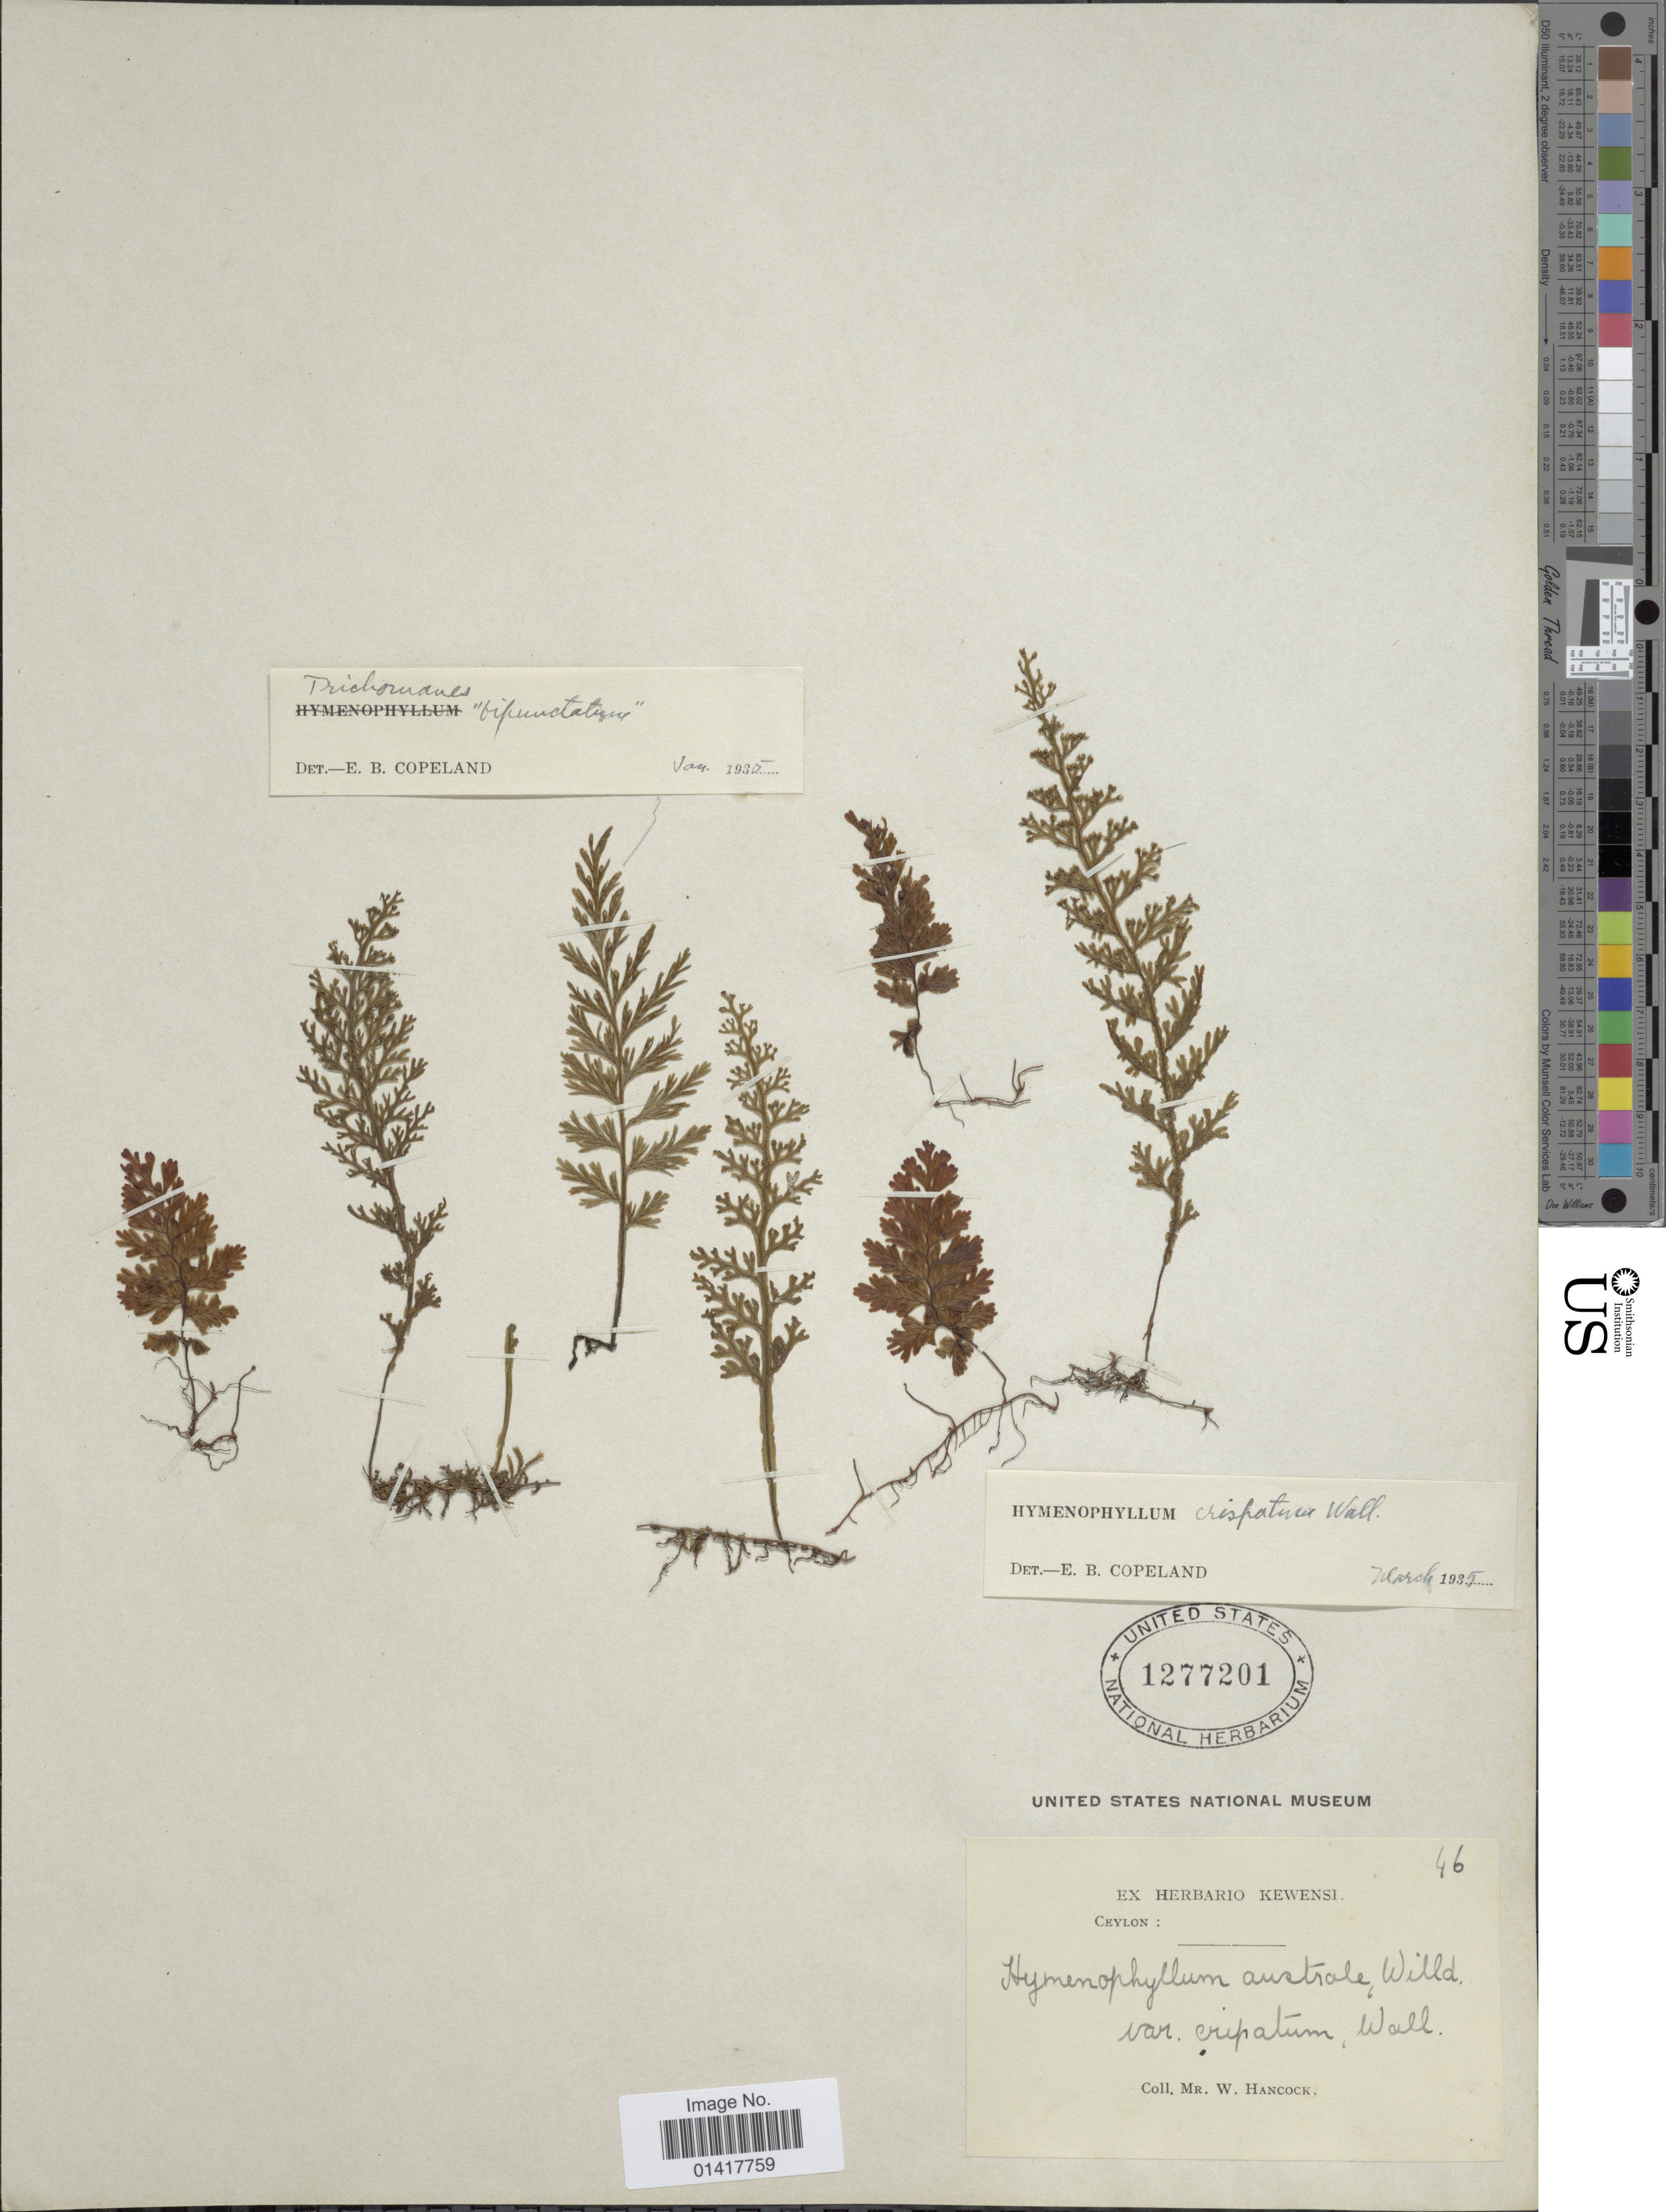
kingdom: Plantae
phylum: Tracheophyta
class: Polypodiopsida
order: Hymenophyllales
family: Hymenophyllaceae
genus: Hymenophyllum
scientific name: Hymenophyllum crispatum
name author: Wall. ex Hook. & Grev.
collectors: W. Hancock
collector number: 46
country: Sri Lanka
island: Ceylon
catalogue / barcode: US 1277201